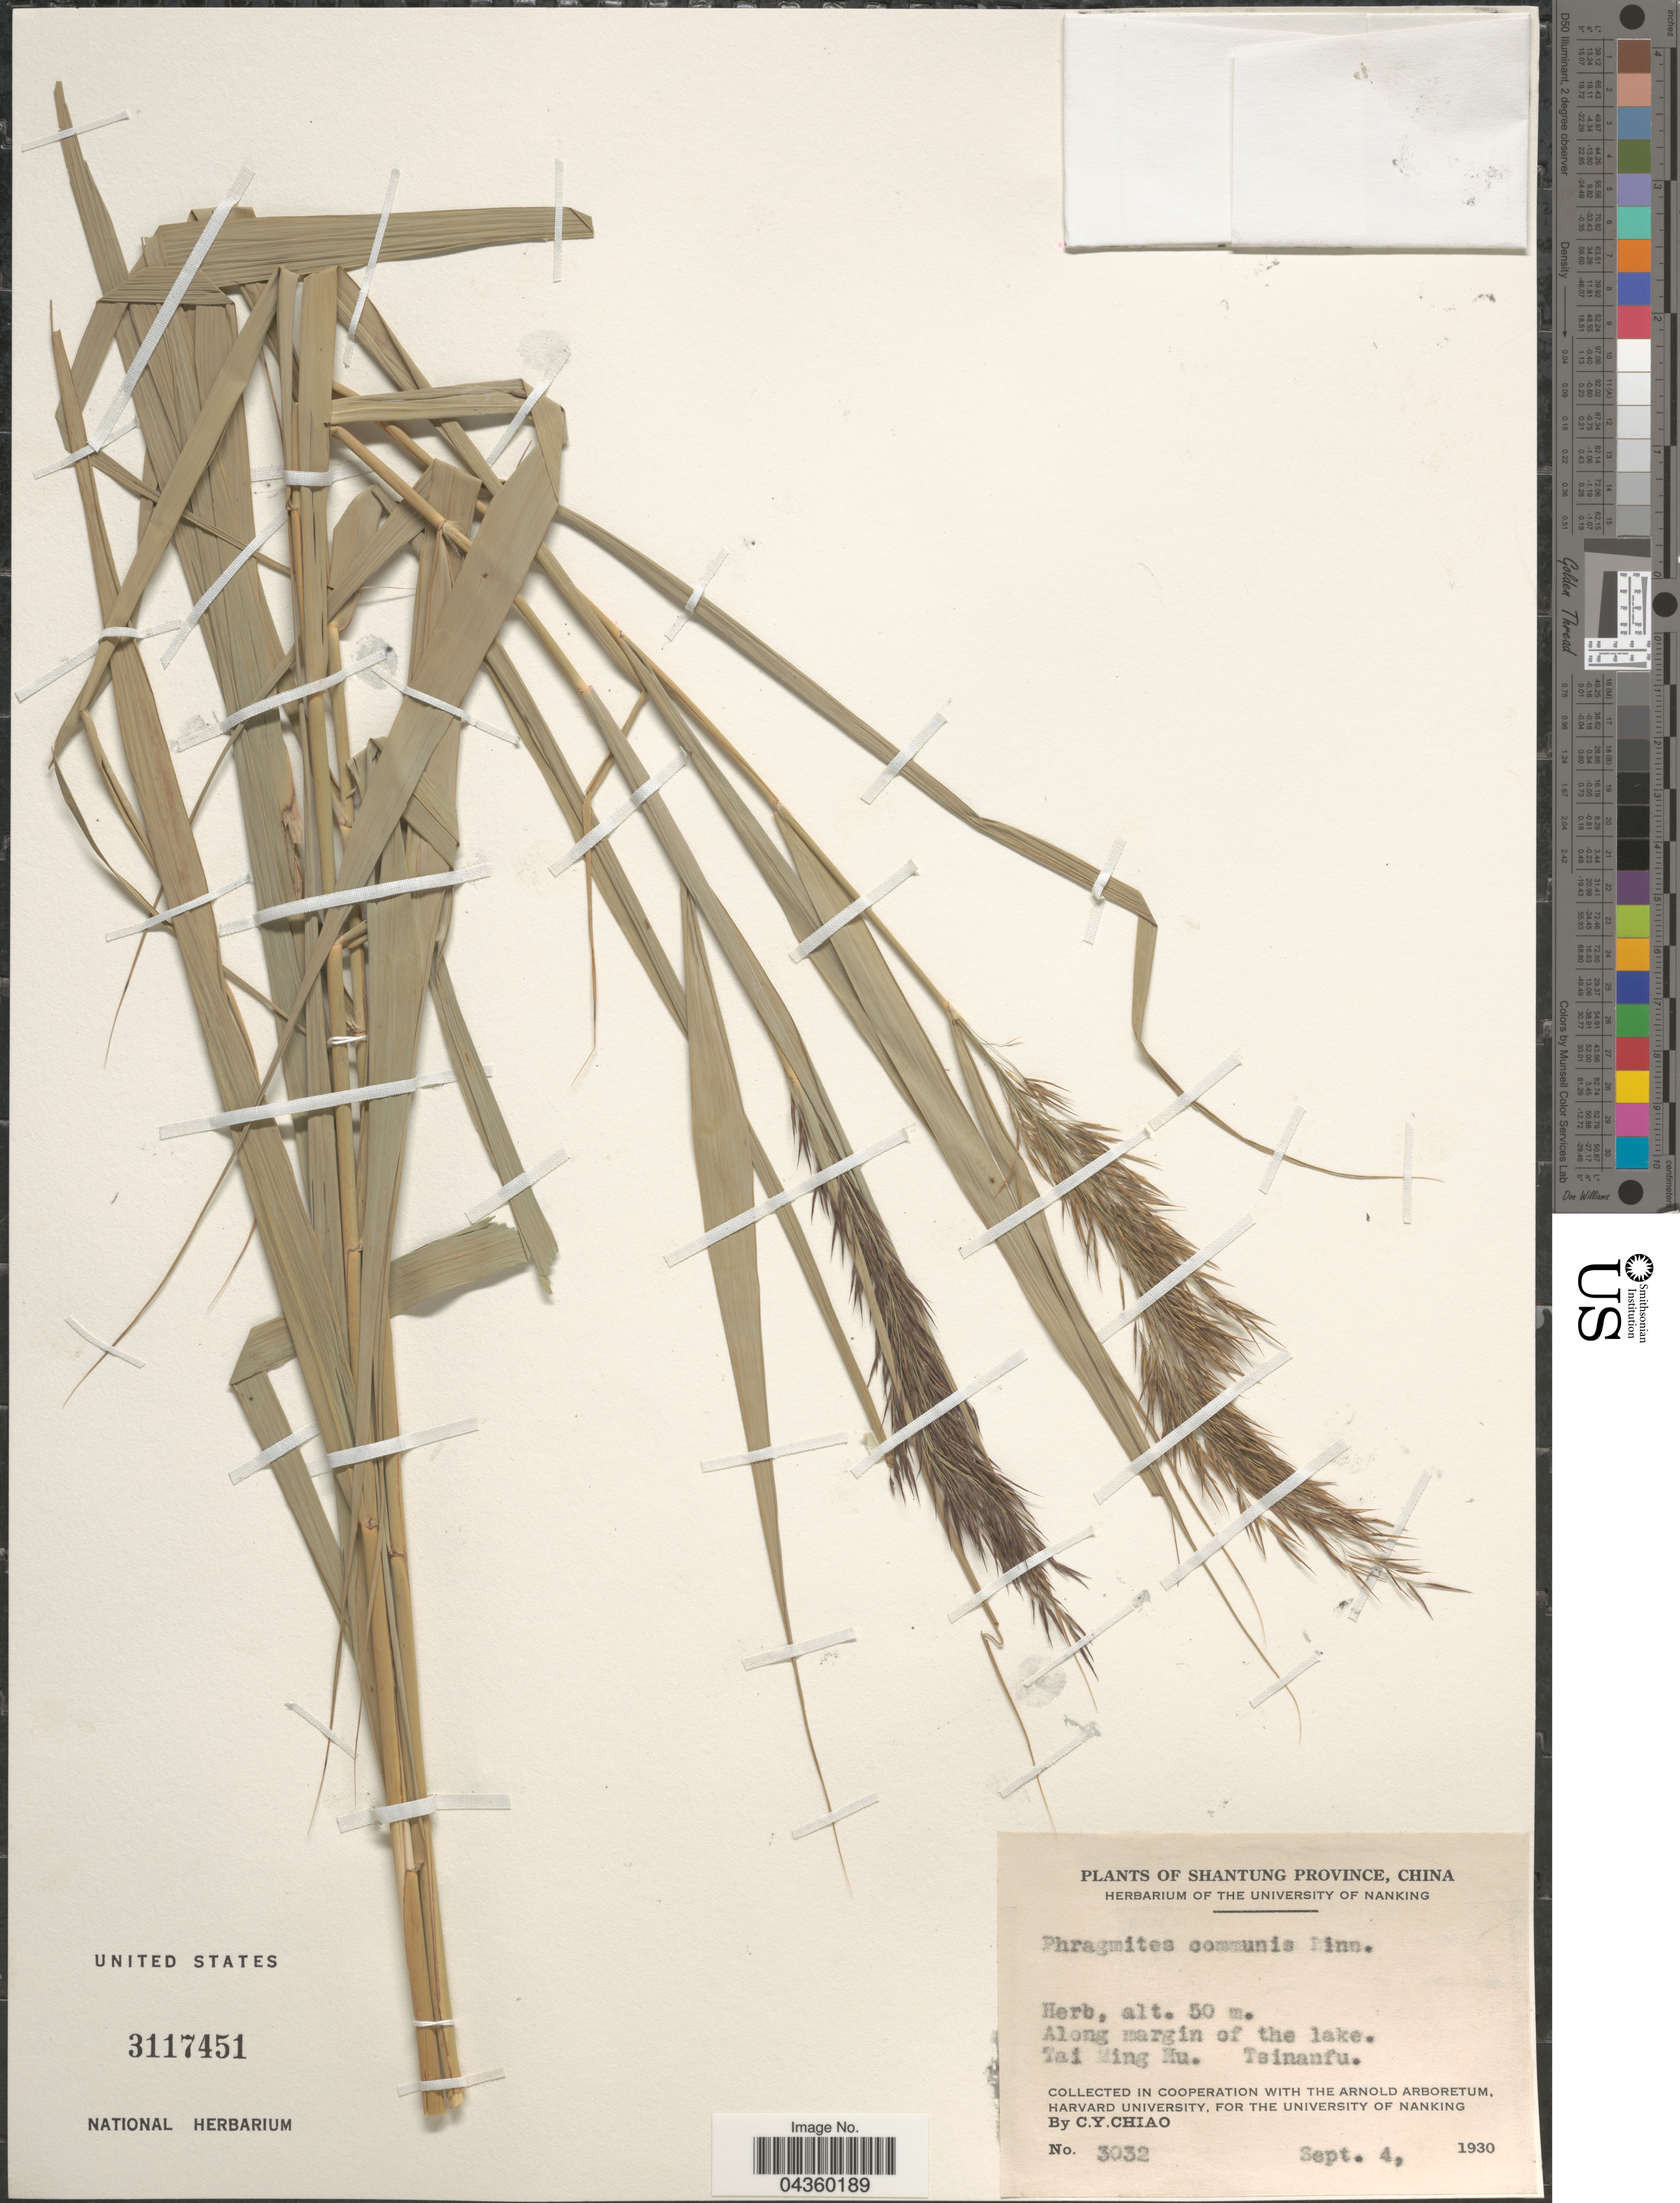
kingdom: Plantae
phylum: Tracheophyta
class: Liliopsida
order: Poales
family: Poaceae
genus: Phragmites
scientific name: Phragmites australis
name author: (Cav.) Trin. ex Steud.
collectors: C. Y. Chiao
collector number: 3032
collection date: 1930-09-04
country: China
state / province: Shandong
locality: Shantung Province. Tai Ming Hu. Tsinanfu.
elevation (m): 50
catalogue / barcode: US 3117451